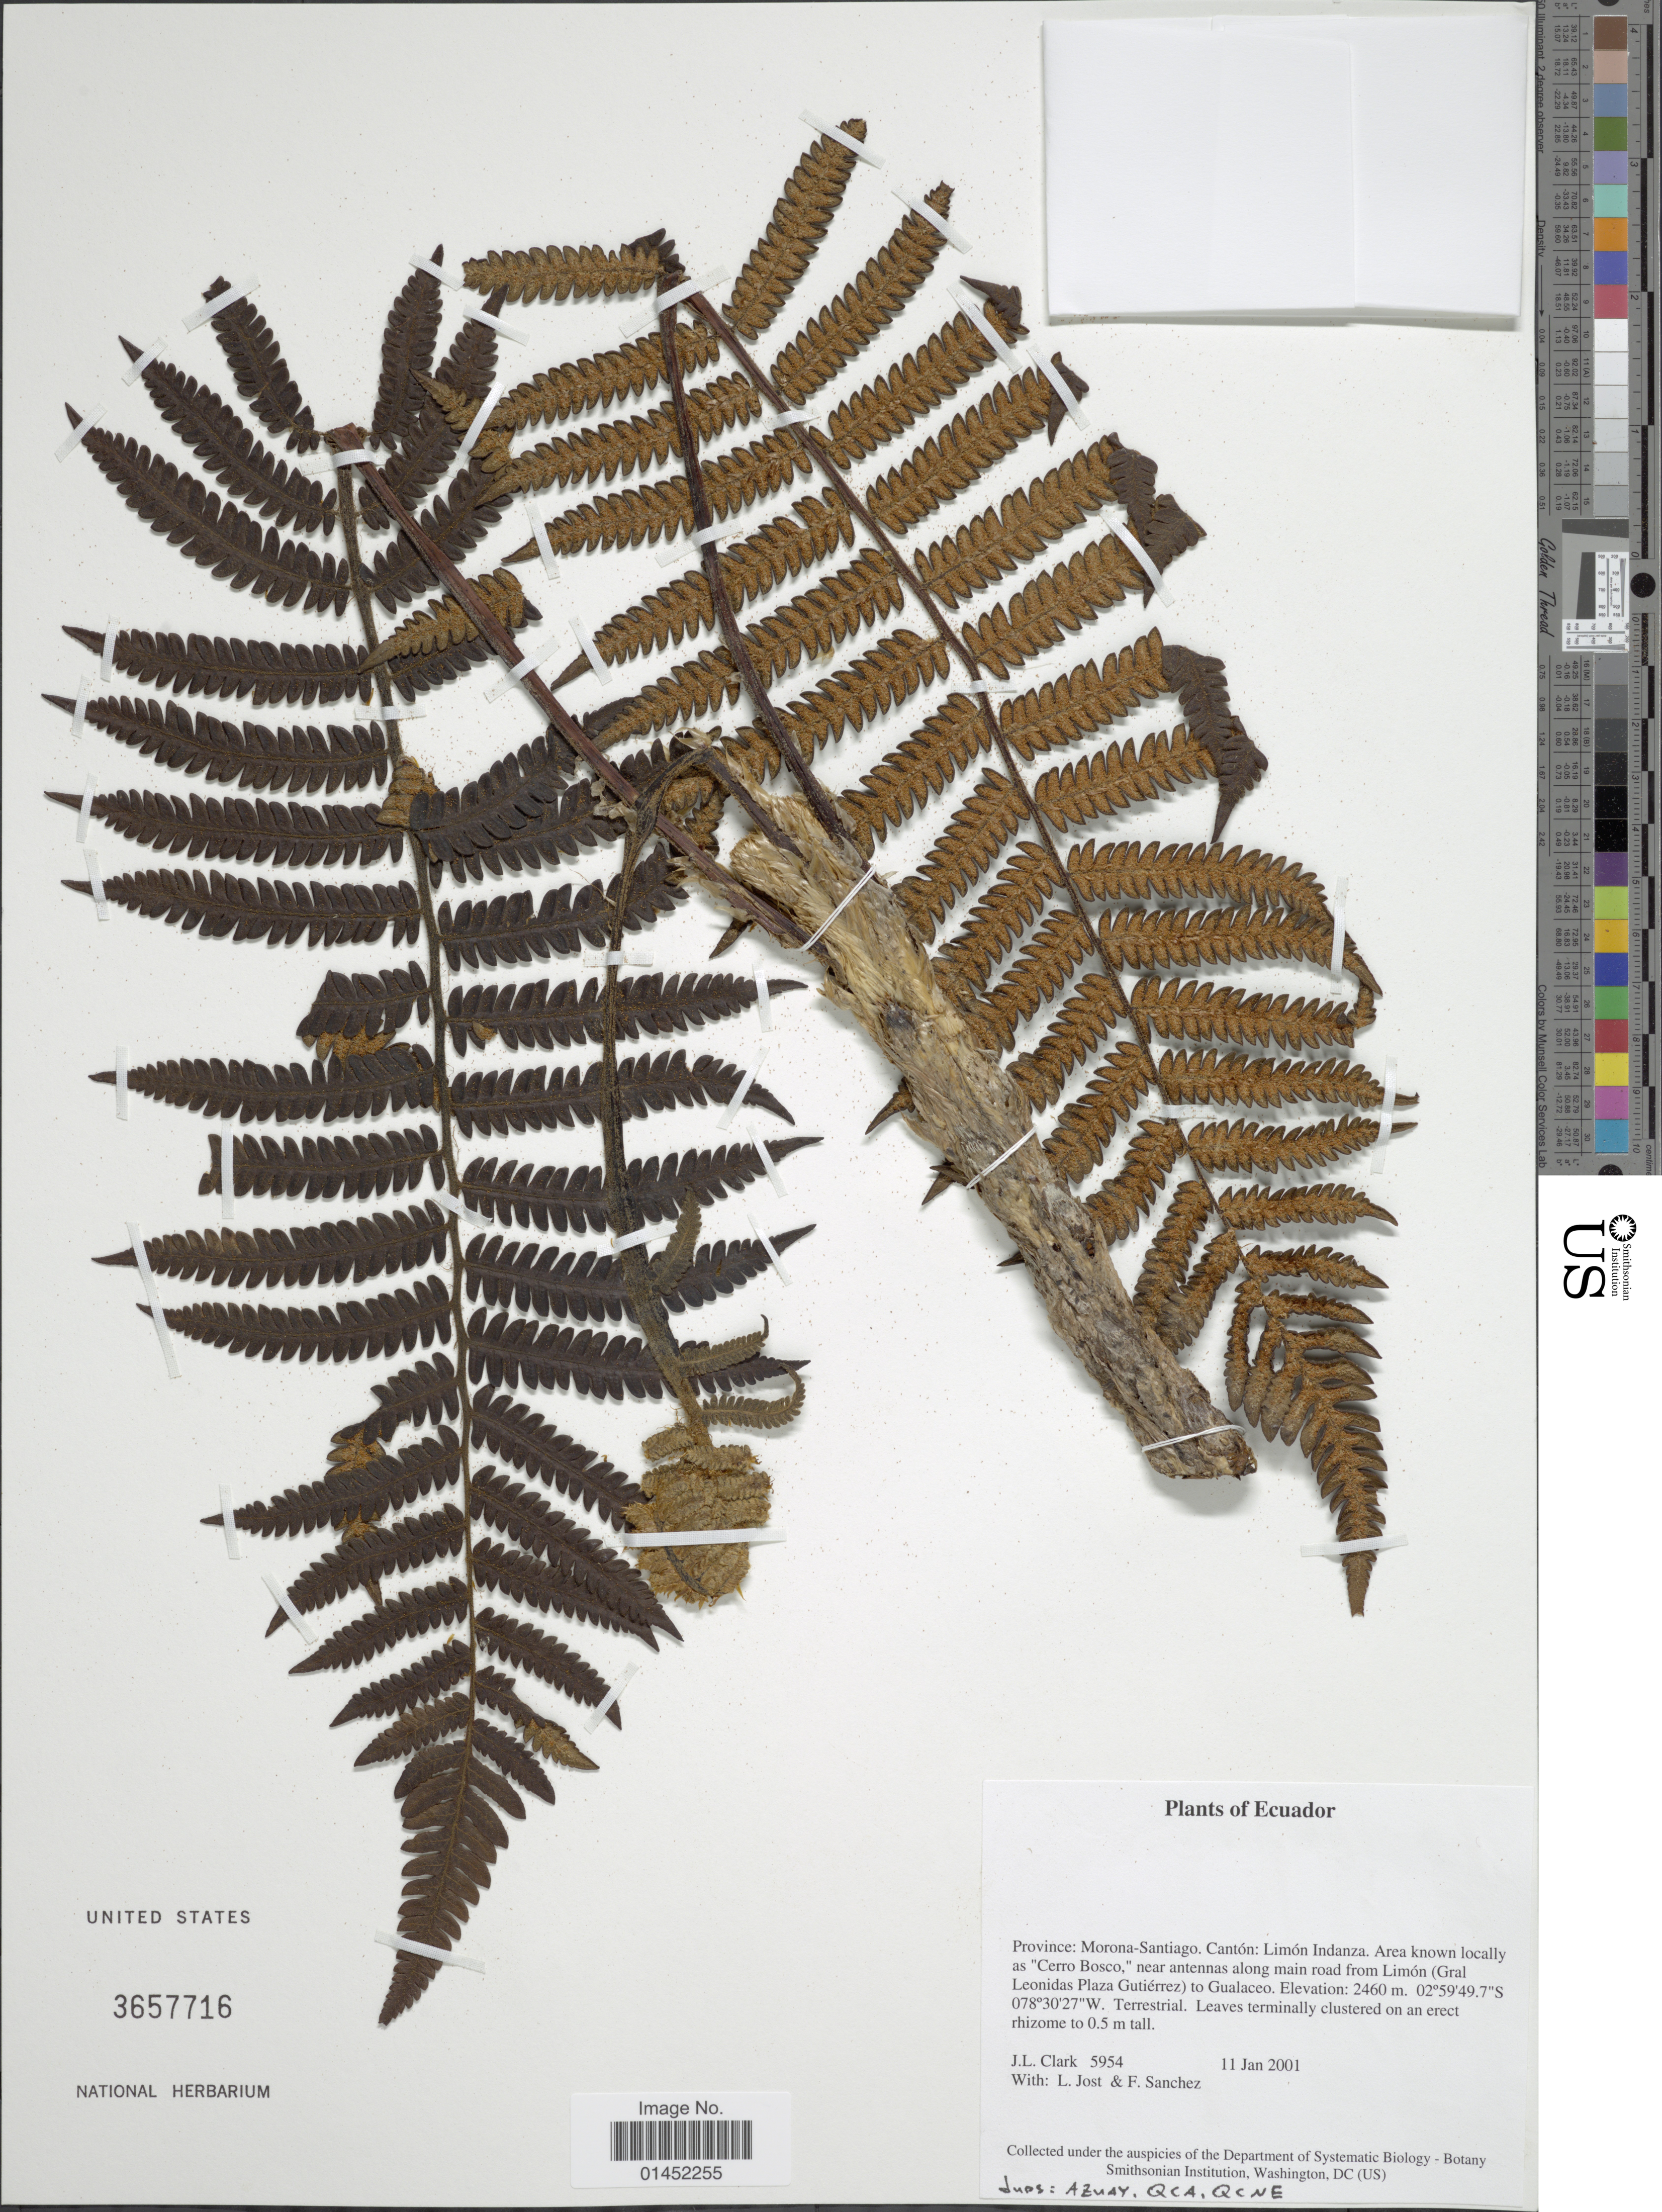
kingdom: Plantae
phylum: Tracheophyta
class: Polypodiopsida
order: Cyatheales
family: Cyatheaceae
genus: Cyathea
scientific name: Cyathea peladensis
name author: (Hieron.) Domin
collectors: J. L. Clark, L. Jost & F. Sanchez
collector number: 5954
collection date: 2001-01-11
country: Ecuador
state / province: Morona-Santiago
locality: Cantón: Limón Indanza. Area known locally as 'Cerro Bosco,' near antennas along main road from Limón (Gral Leonidas Plaza Gutiérrez) to Gialaceo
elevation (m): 2460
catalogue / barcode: US 3657716